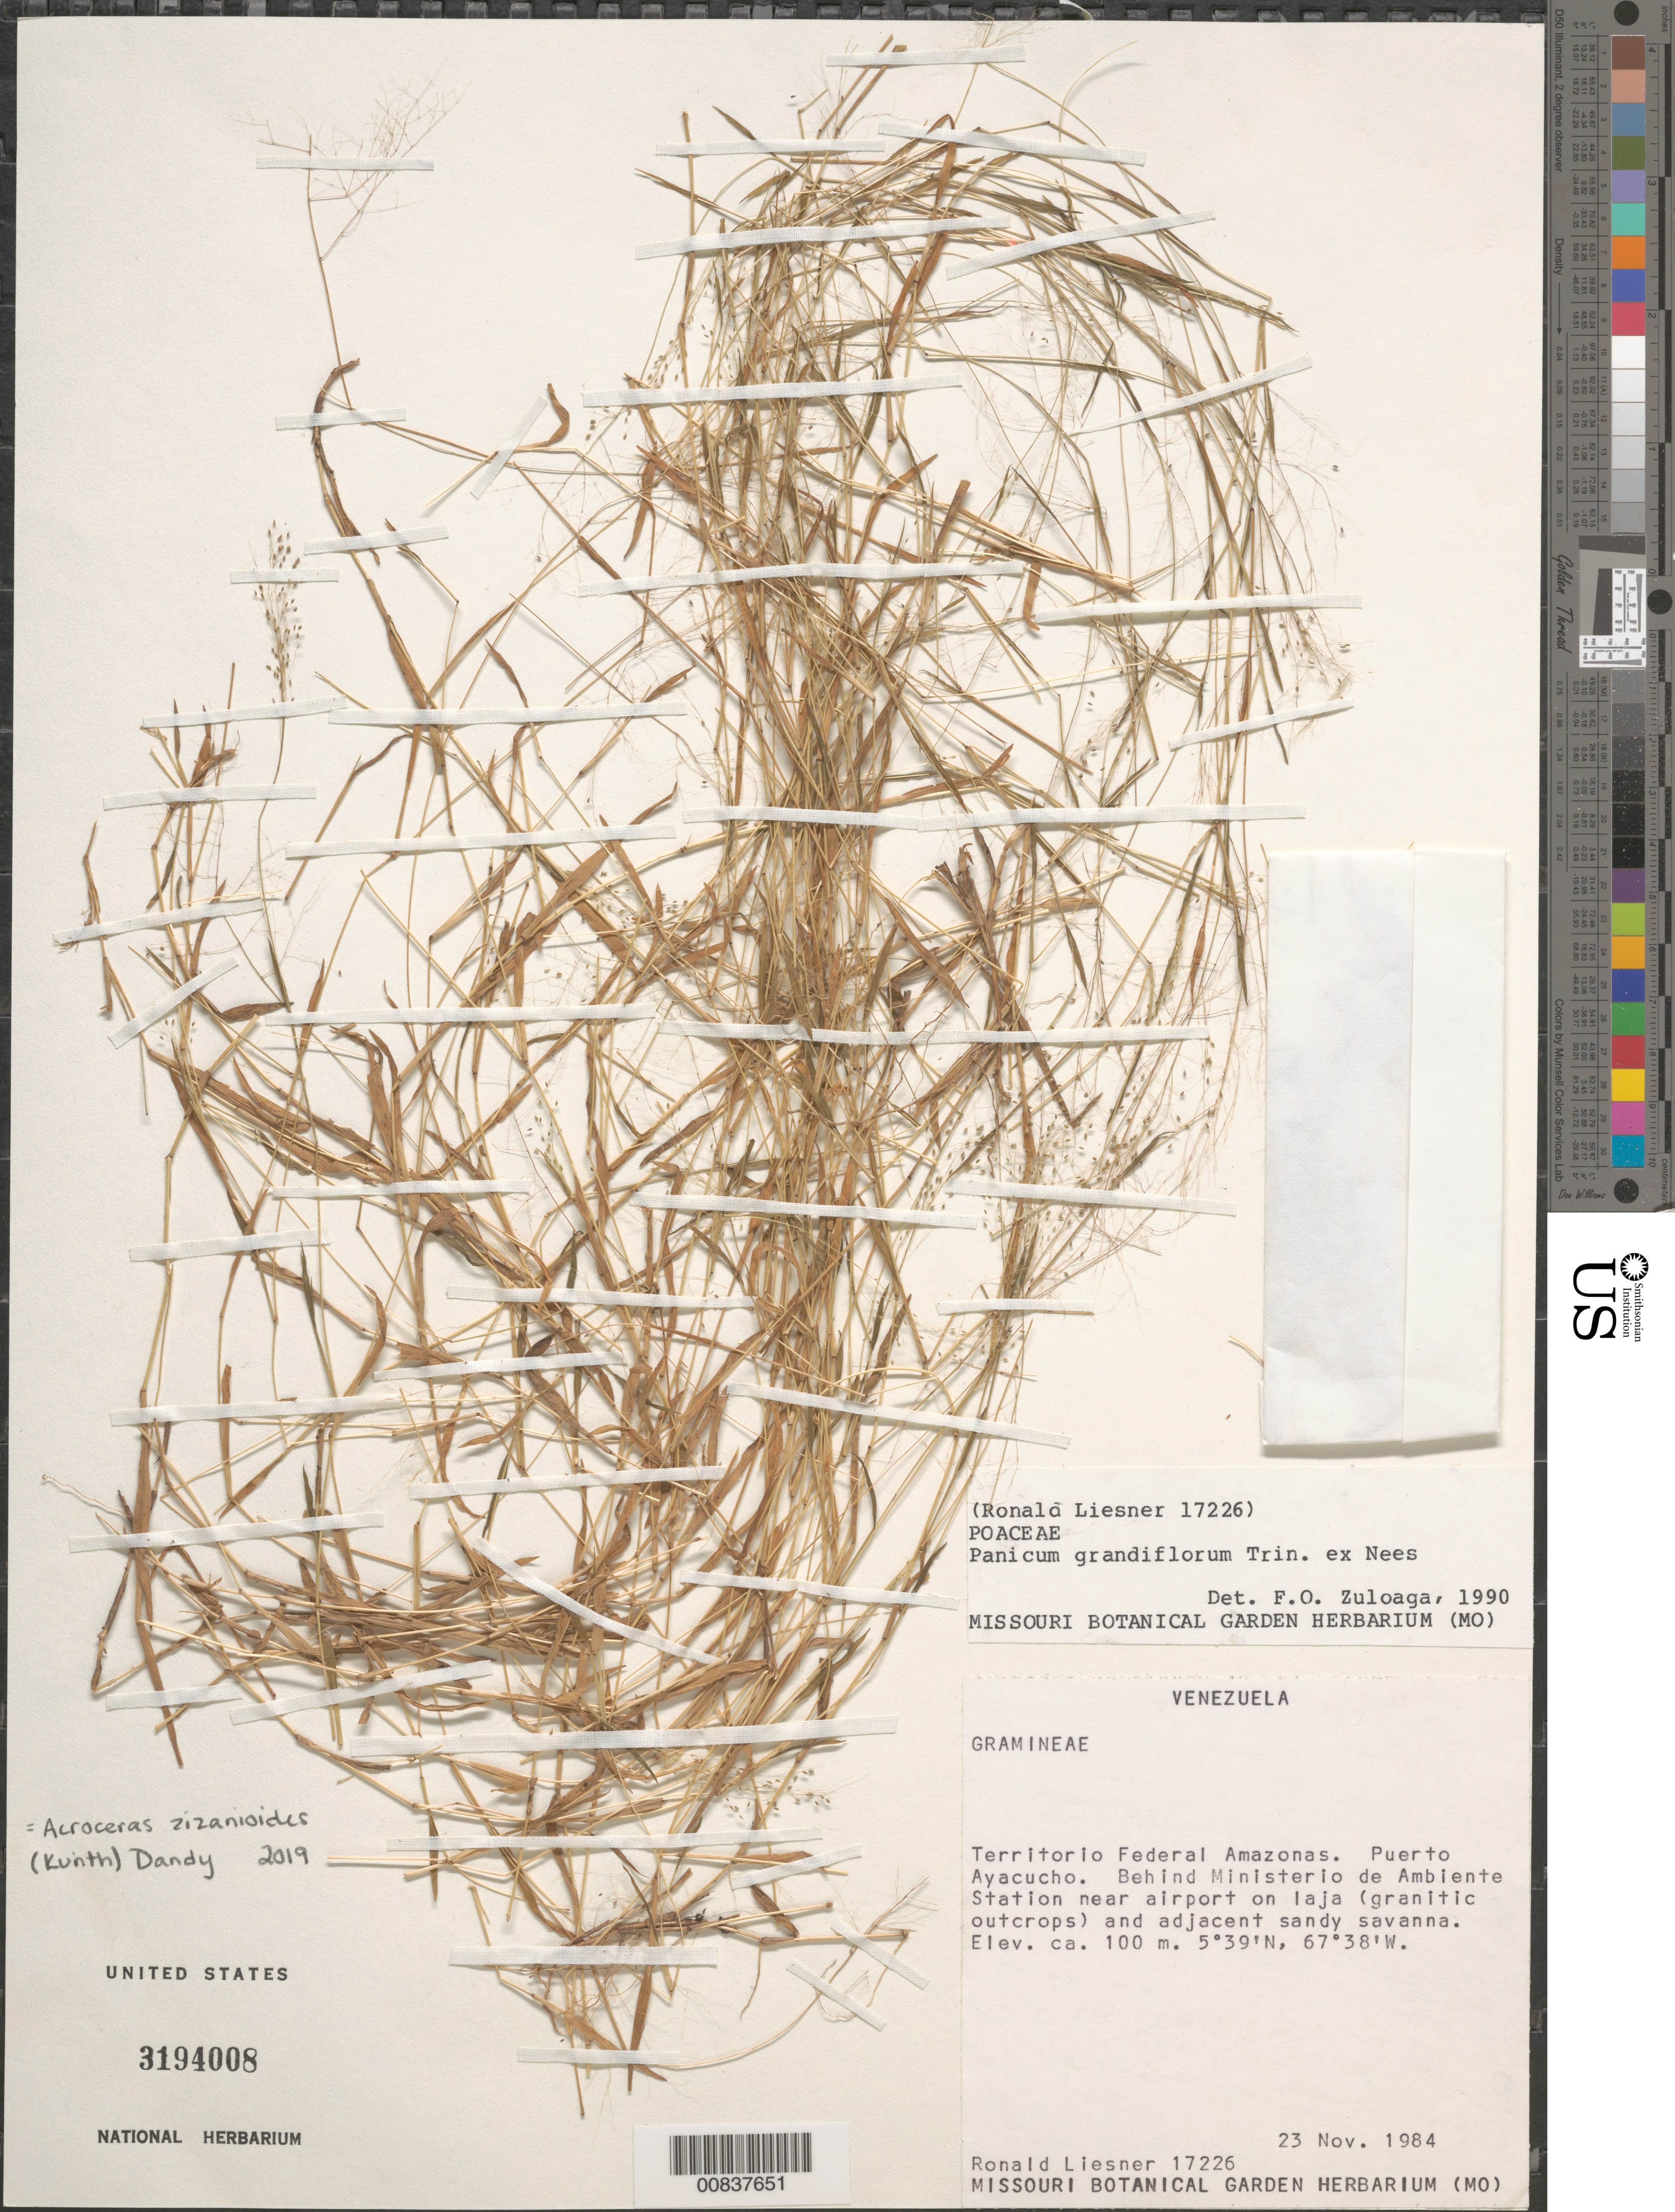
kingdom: Plantae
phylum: Tracheophyta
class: Liliopsida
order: Poales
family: Poaceae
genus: Panicum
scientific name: Panicum grandiflorum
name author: Trin. ex Nees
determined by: Zuloaga, F. O.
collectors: R. L. Liesner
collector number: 17226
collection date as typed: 23-Nov-84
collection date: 1984-11-23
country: Venezuela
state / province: Amazonas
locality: Puerto Ayacucho, behind Ministerío de Ambiente Station near airport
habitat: Laja (granitic outcrops) and adjacent sandy savanna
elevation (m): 100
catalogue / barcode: US 3194008